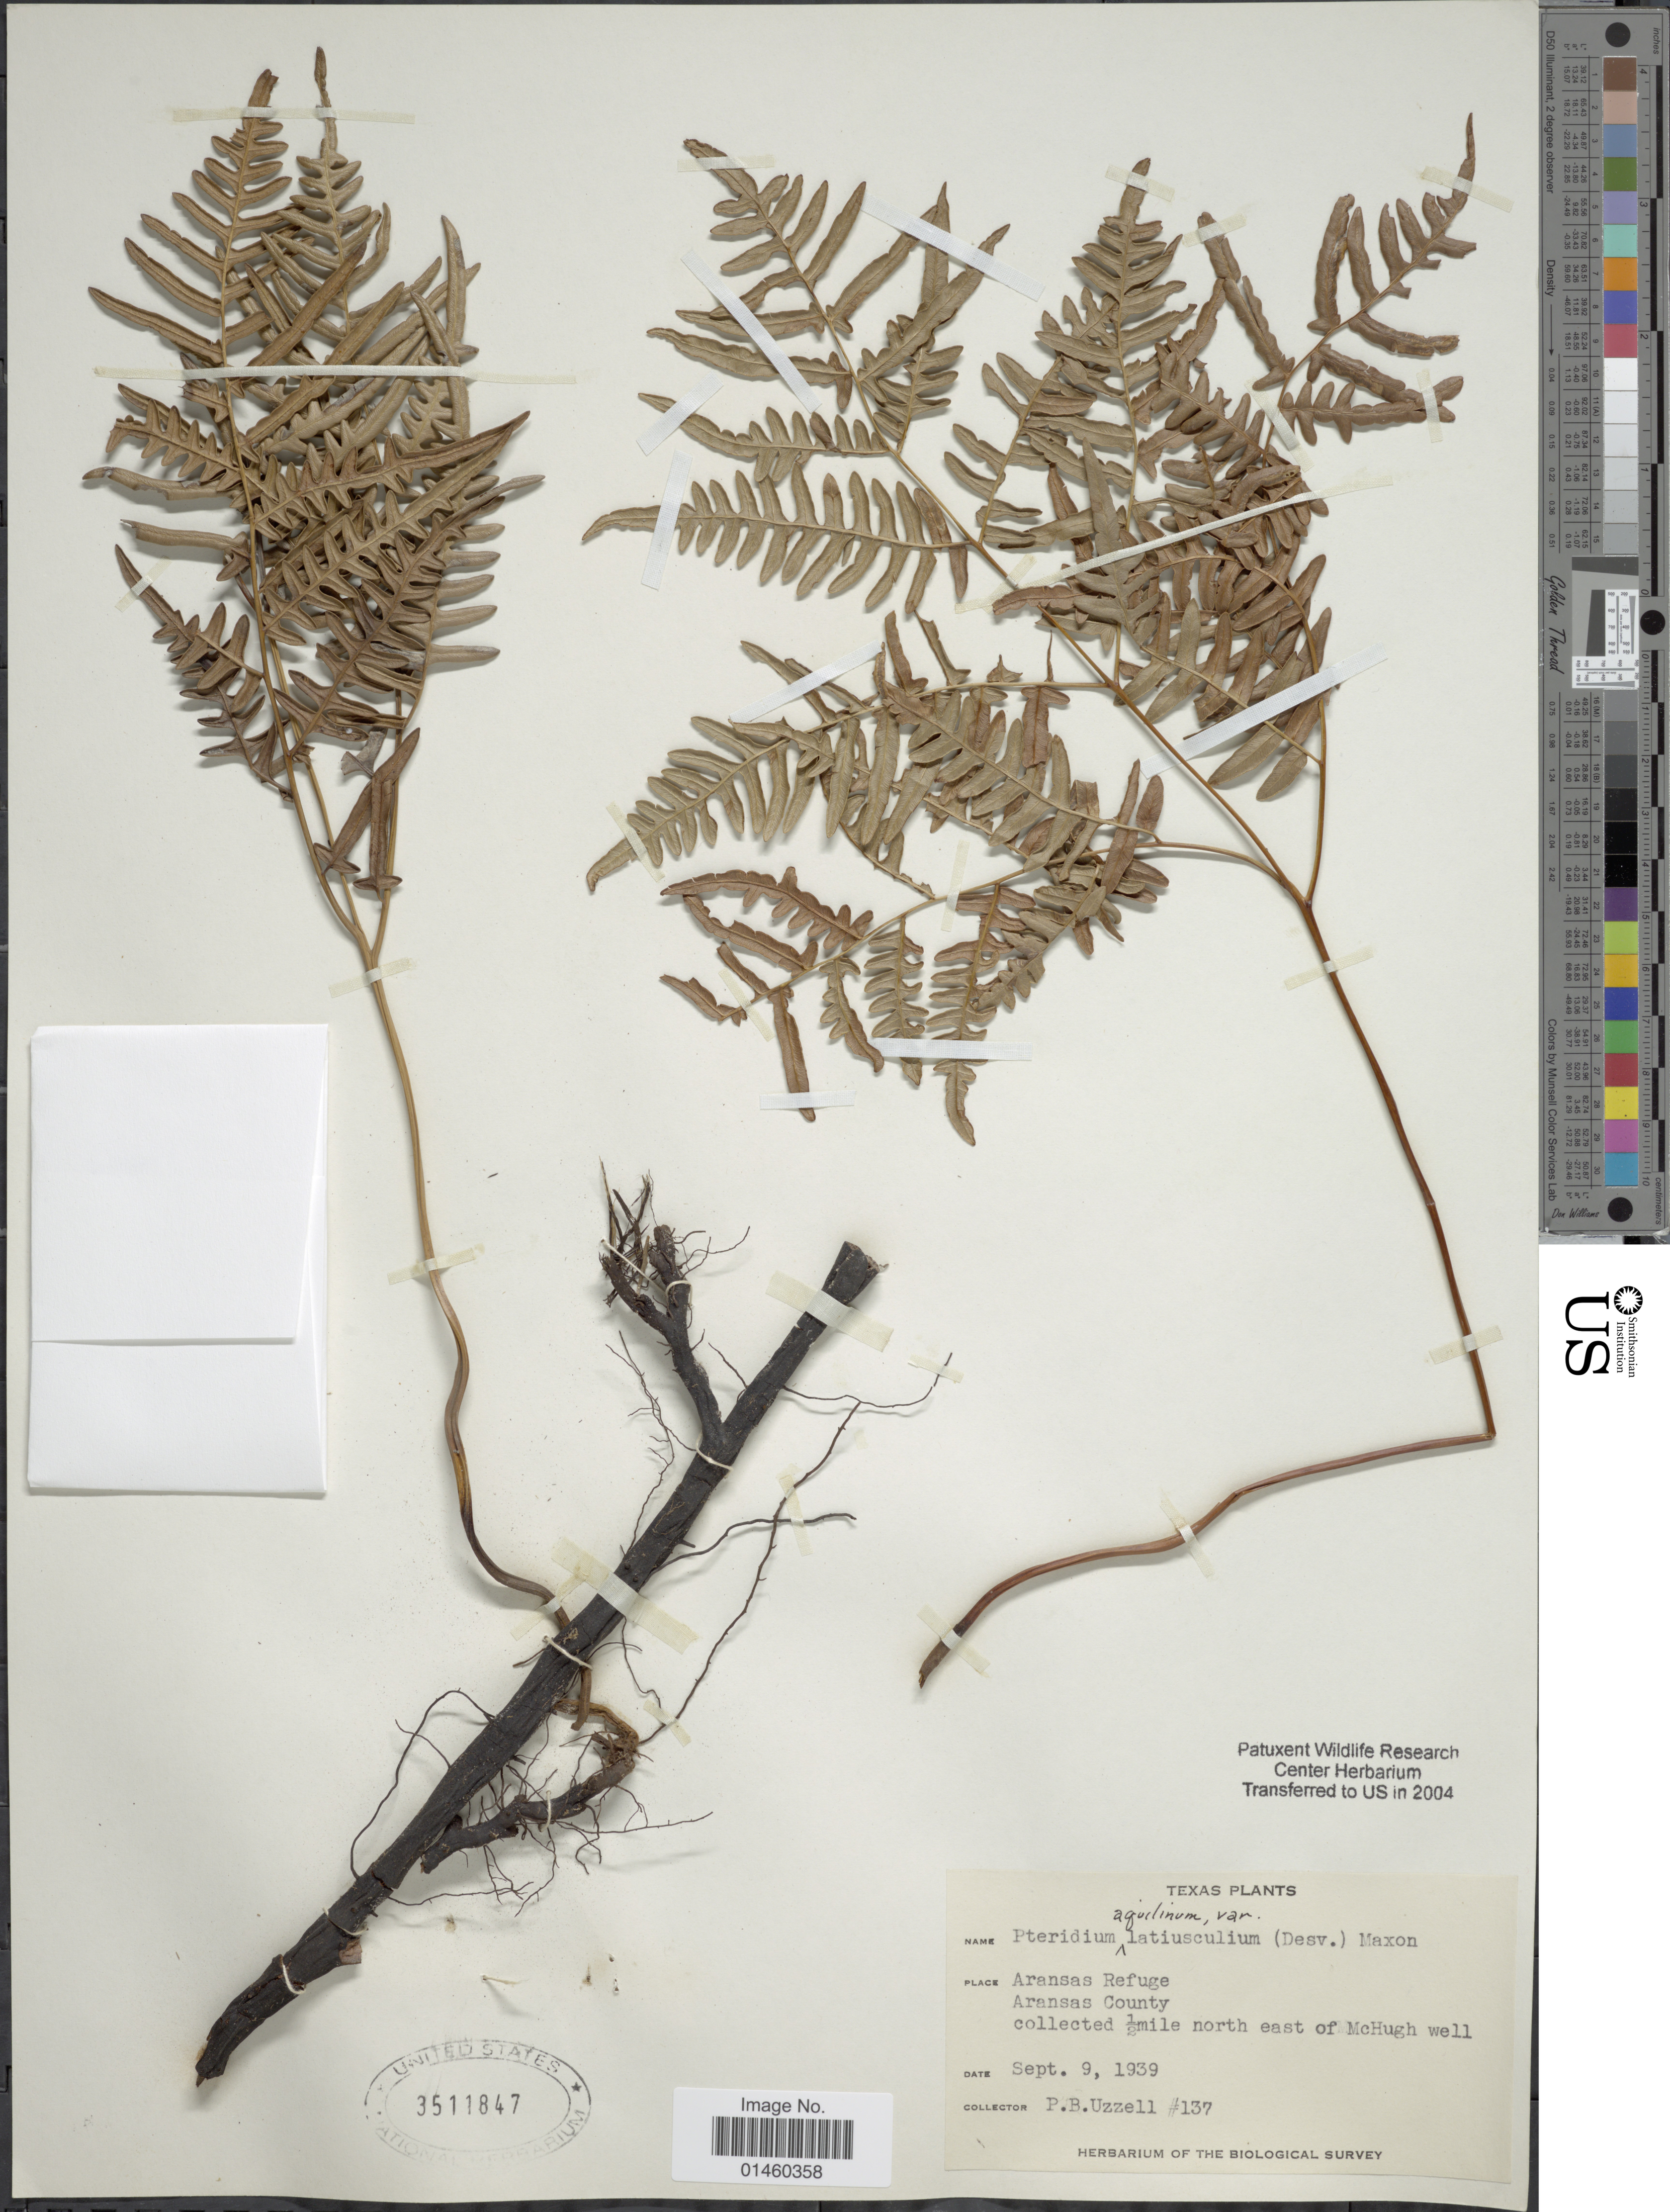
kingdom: Plantae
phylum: Tracheophyta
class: Polypodiopsida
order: Polypodiales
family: Dennstaedtiaceae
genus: Pteridium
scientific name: Pteridium aquilinum var. latiusculum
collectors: P. Uzzell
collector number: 137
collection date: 1939-09-09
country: United States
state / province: Texas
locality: Aransas Refuge, Aransas County, collected 1/2 mile north east of McHugh well.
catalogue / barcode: US 3511847